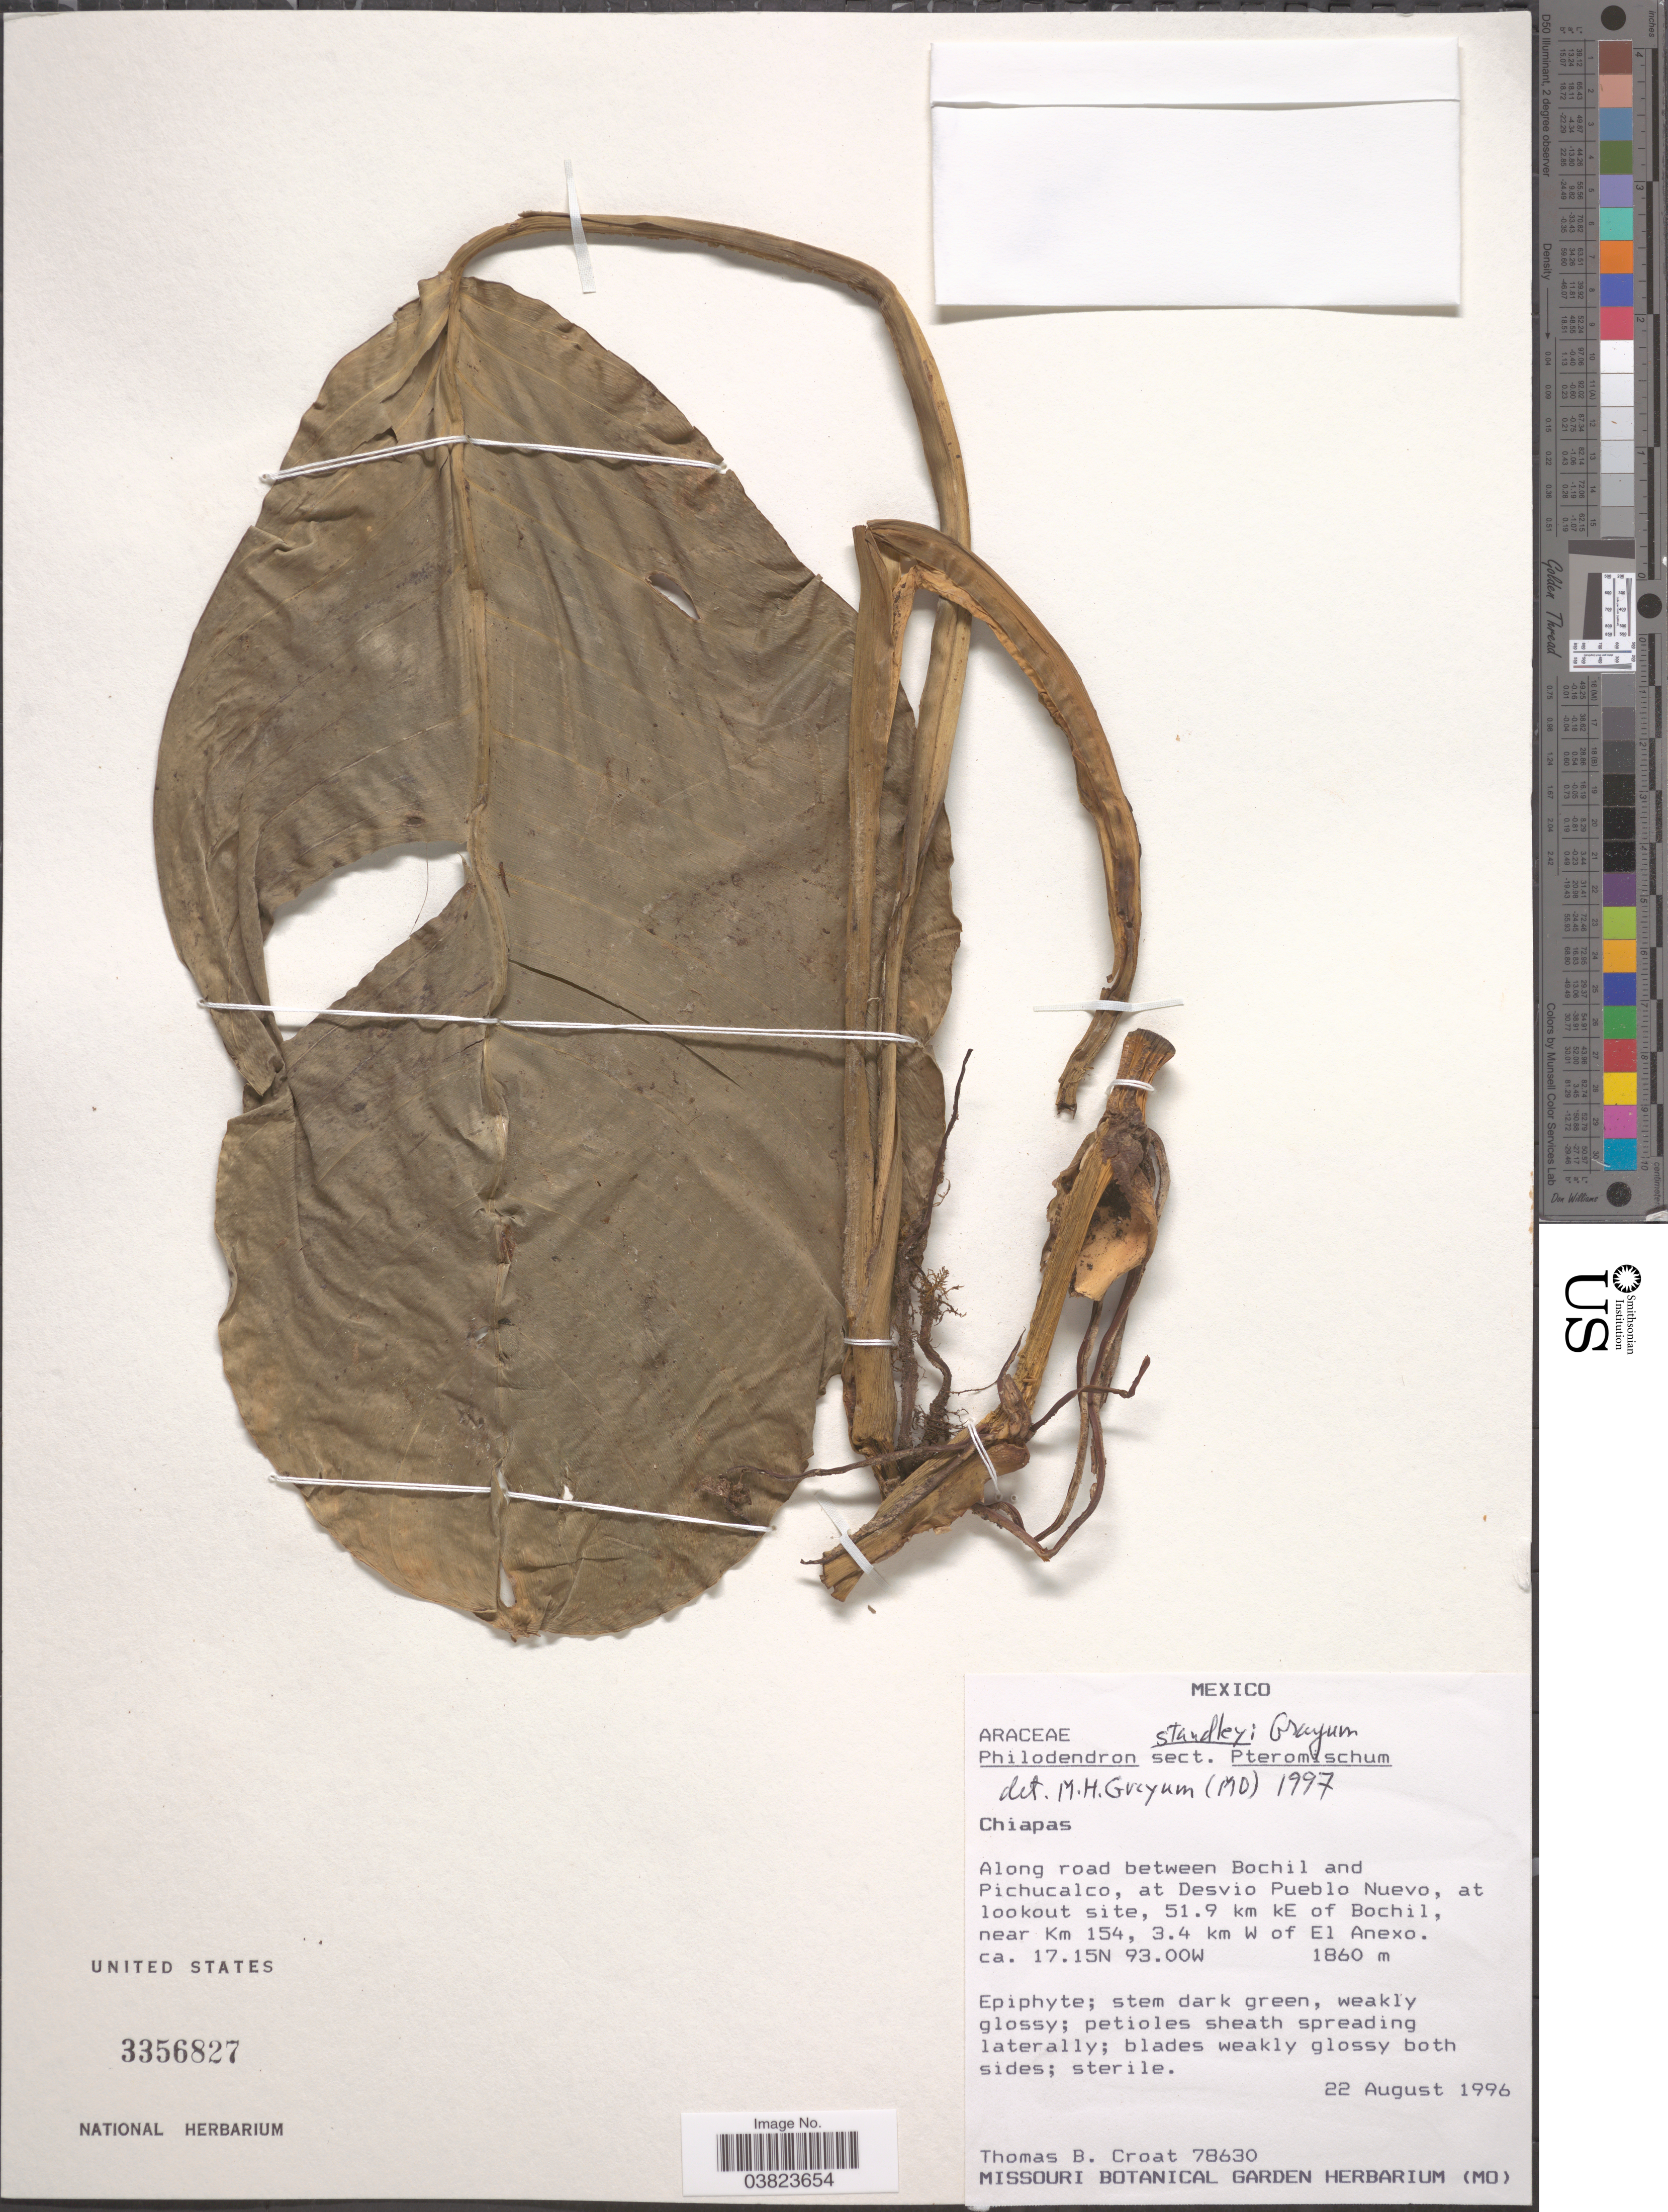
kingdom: Plantae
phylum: Tracheophyta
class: Liliopsida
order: Alismatales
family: Araceae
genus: Philodendron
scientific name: Philodendron standleyi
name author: Grayum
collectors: T. B. Croat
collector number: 78630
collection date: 1996-08-22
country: Mexico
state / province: Chiapas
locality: Along road between Bochil and Pichucalco, at Desvio Pueblo Nuevo, at lookout site, 51.9 km kE of Bochil near Km 154, 3.4 km W of El Anexo.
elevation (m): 1860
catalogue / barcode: US 3356827